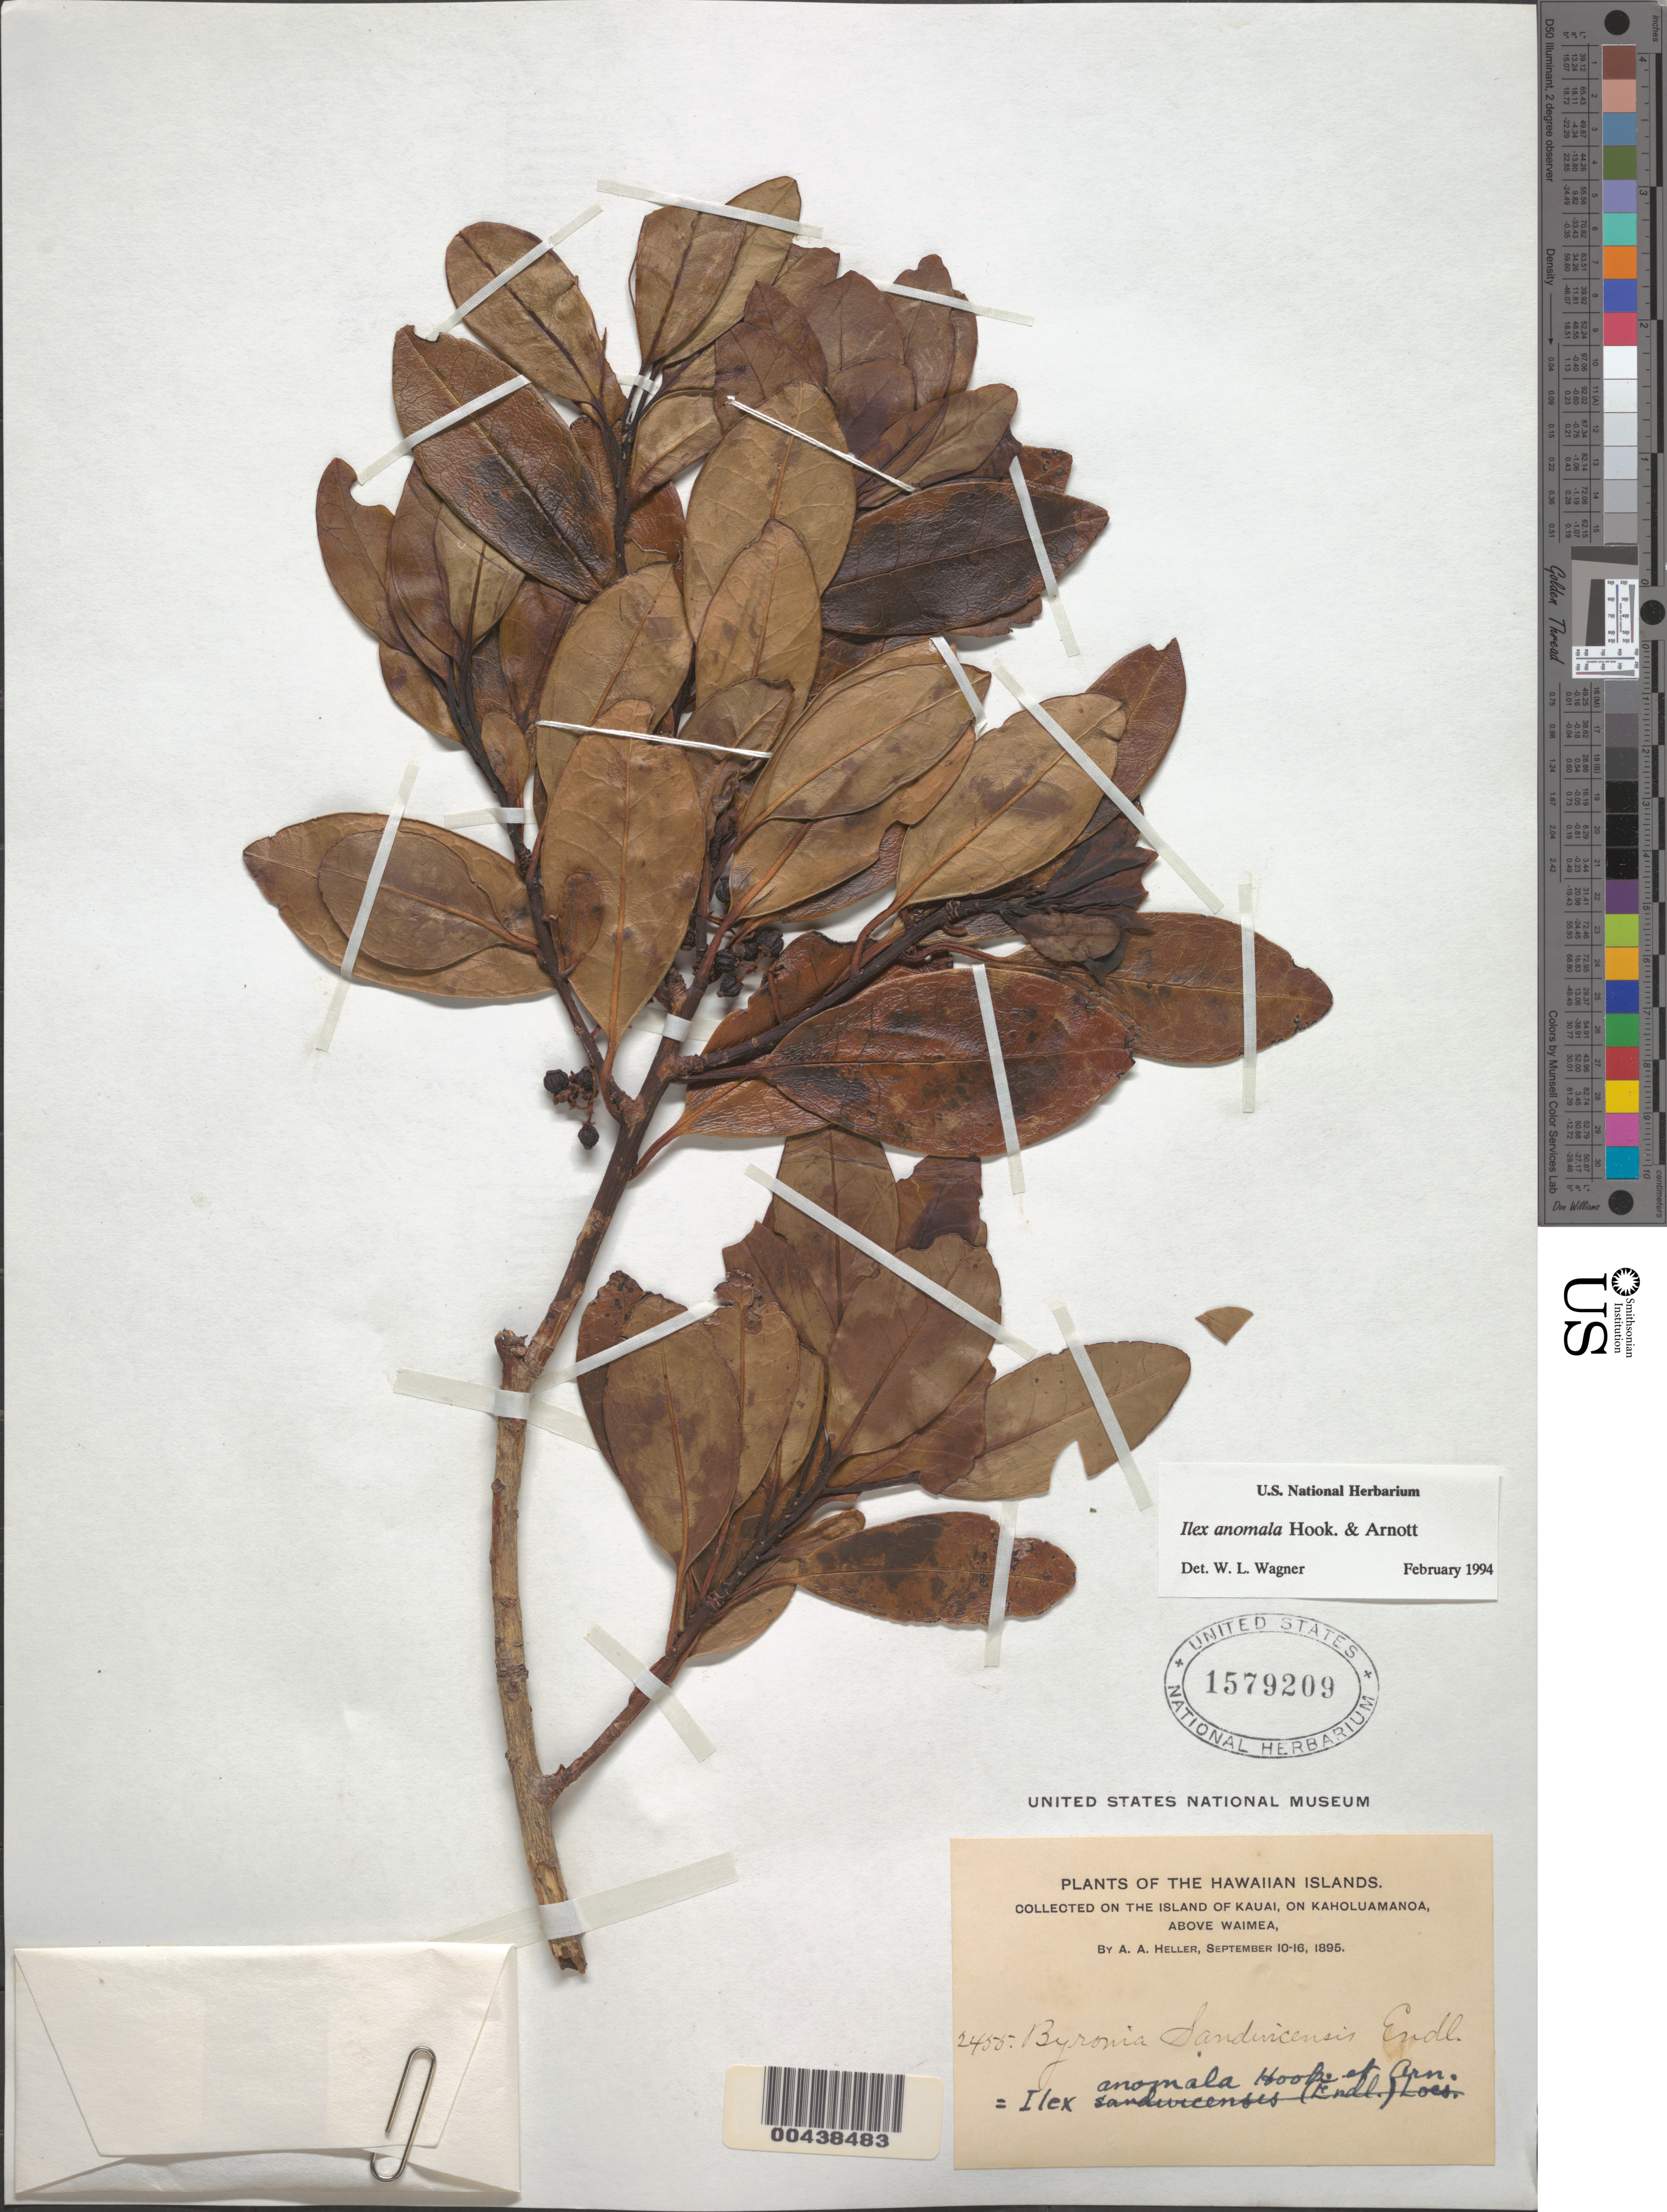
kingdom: Plantae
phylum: Tracheophyta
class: Magnoliopsida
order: Aquifoliales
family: Aquifoliaceae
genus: Ilex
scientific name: Ilex anomala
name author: Hook. & Arn.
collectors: A. A. Heller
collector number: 2455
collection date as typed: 10 Sep 1895 to 16 Sep 1895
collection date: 1895-09-10/1895-09-16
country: United States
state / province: Hawaii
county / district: Kauai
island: Kaua'i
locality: On Kaholuamanoa, above Waimea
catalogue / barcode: US 1579209